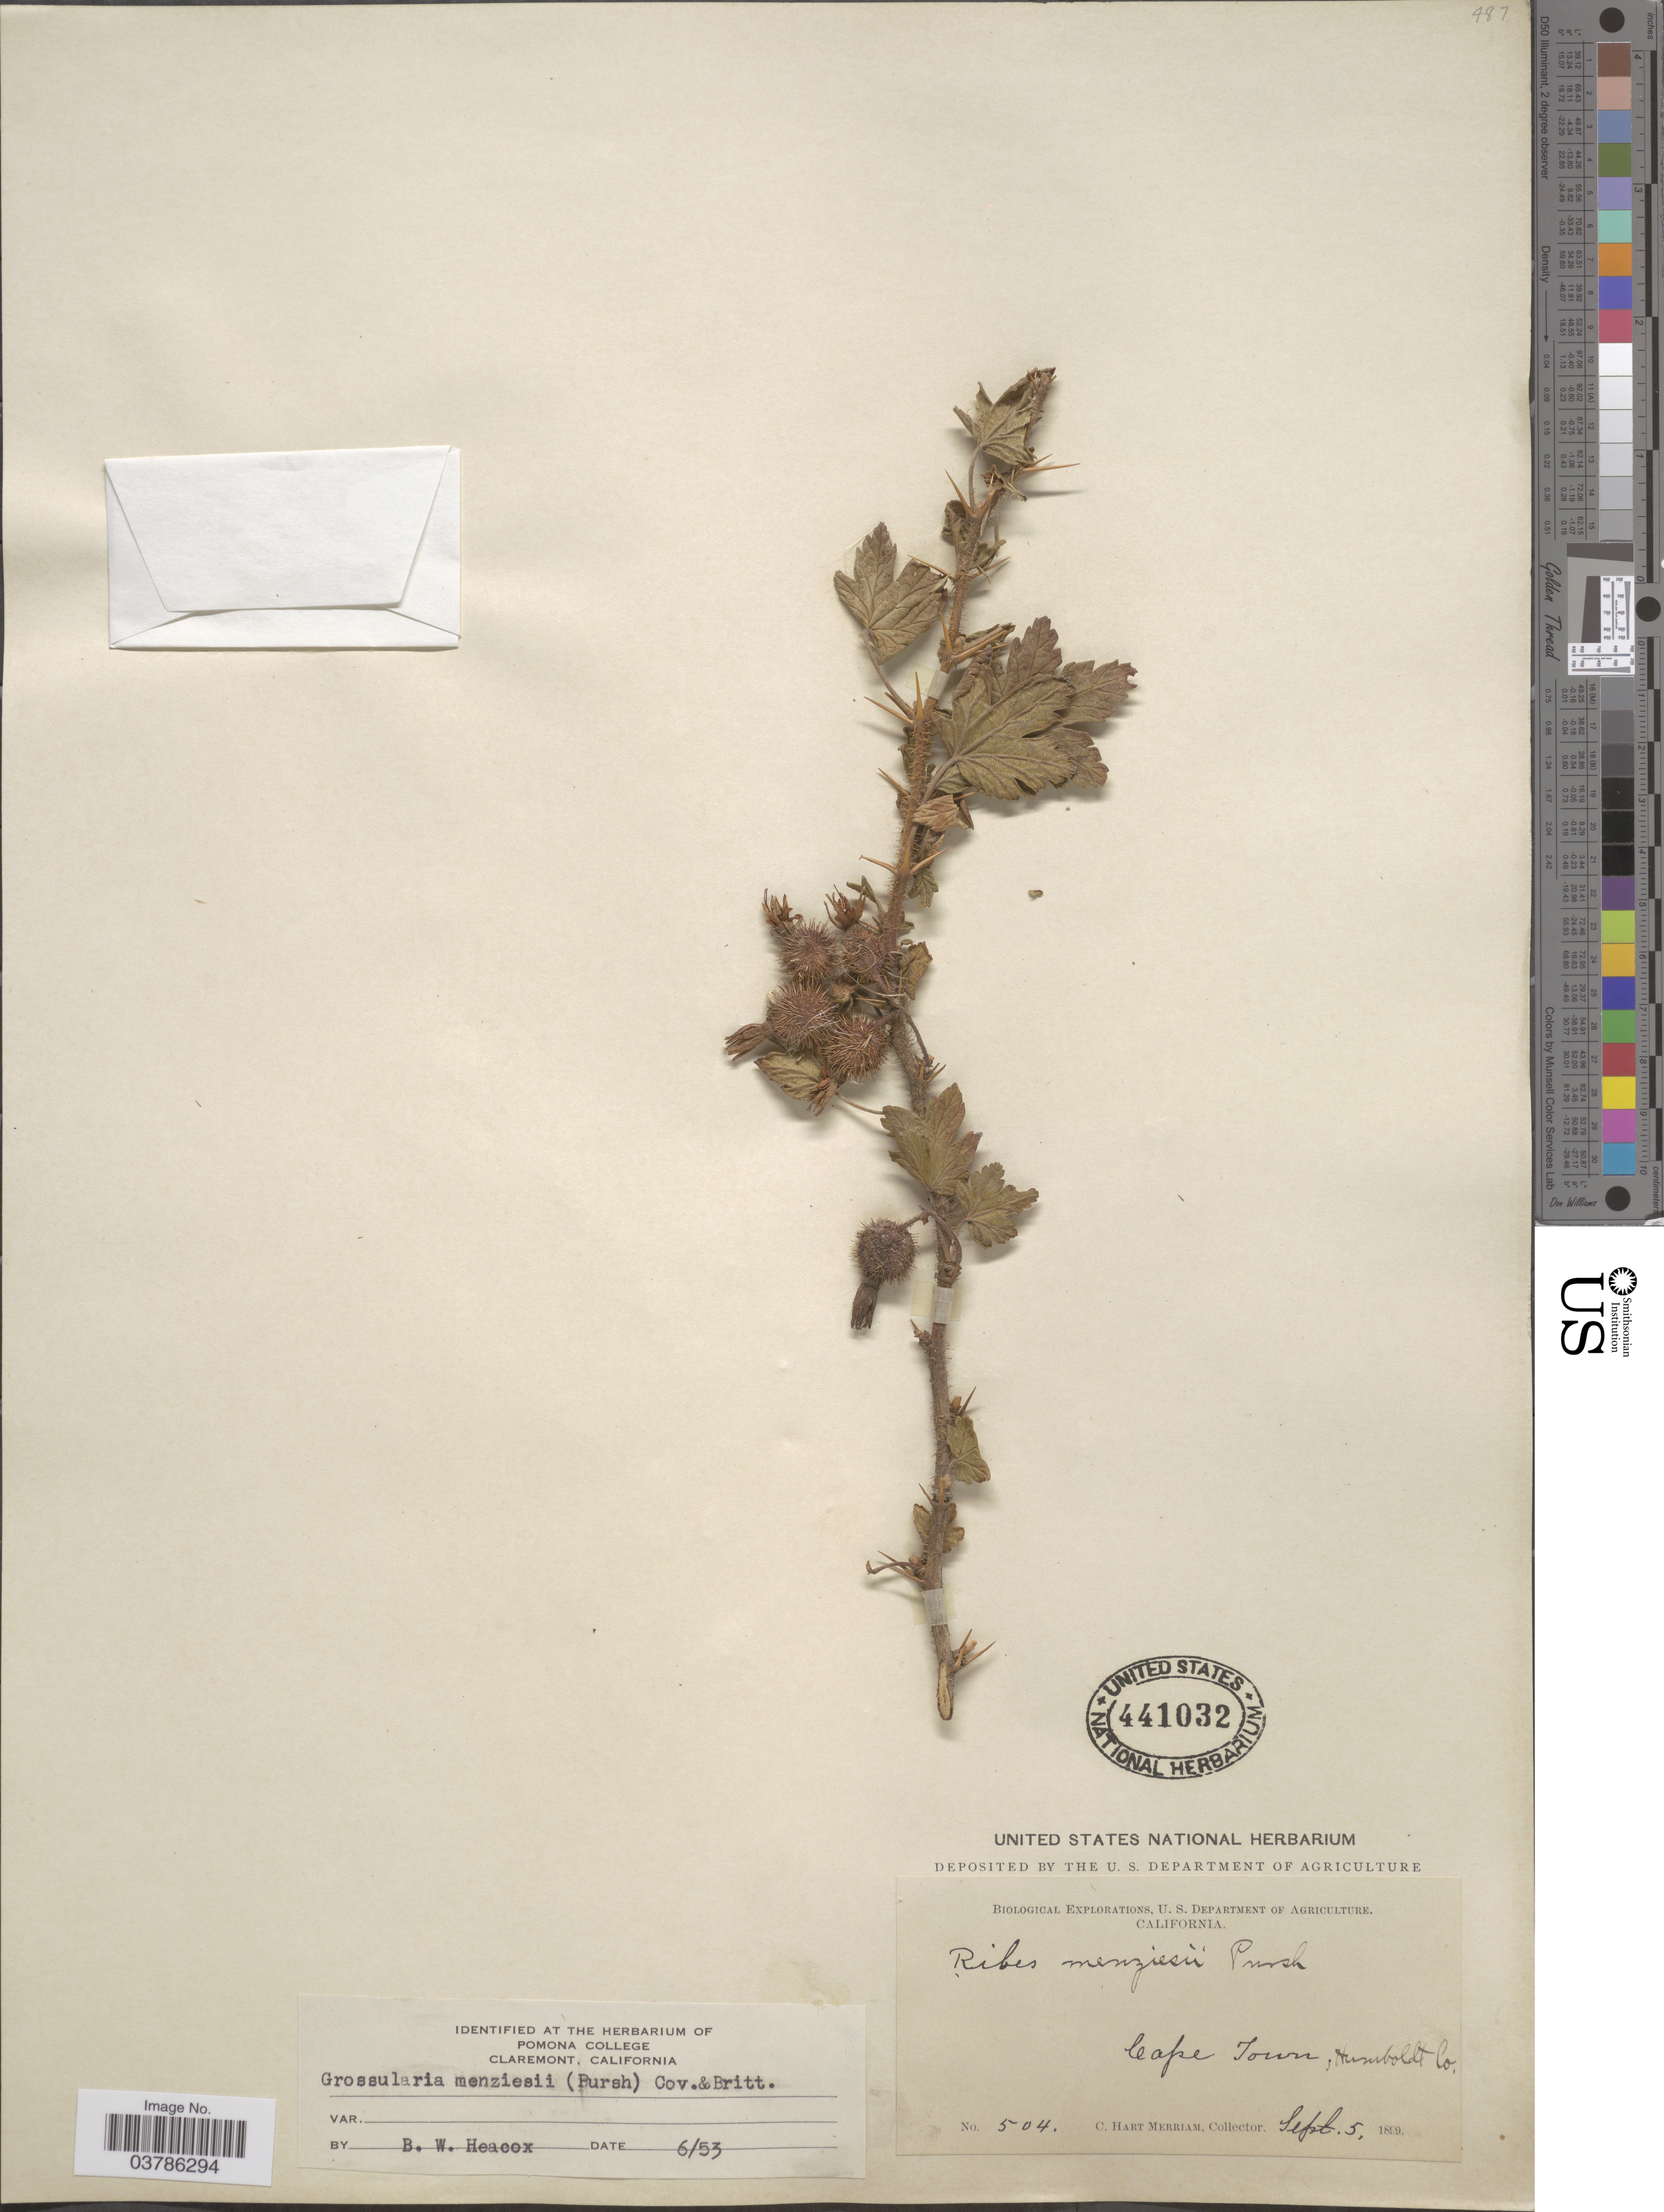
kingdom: Plantae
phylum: Tracheophyta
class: Magnoliopsida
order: Saxifragales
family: Grossulariaceae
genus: Ribes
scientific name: Ribes menziesii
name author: Pursh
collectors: C. Merriam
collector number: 504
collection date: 1899-09-05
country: United States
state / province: California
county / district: Humboldt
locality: Cape Town, Humboldt Co.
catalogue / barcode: US 441032